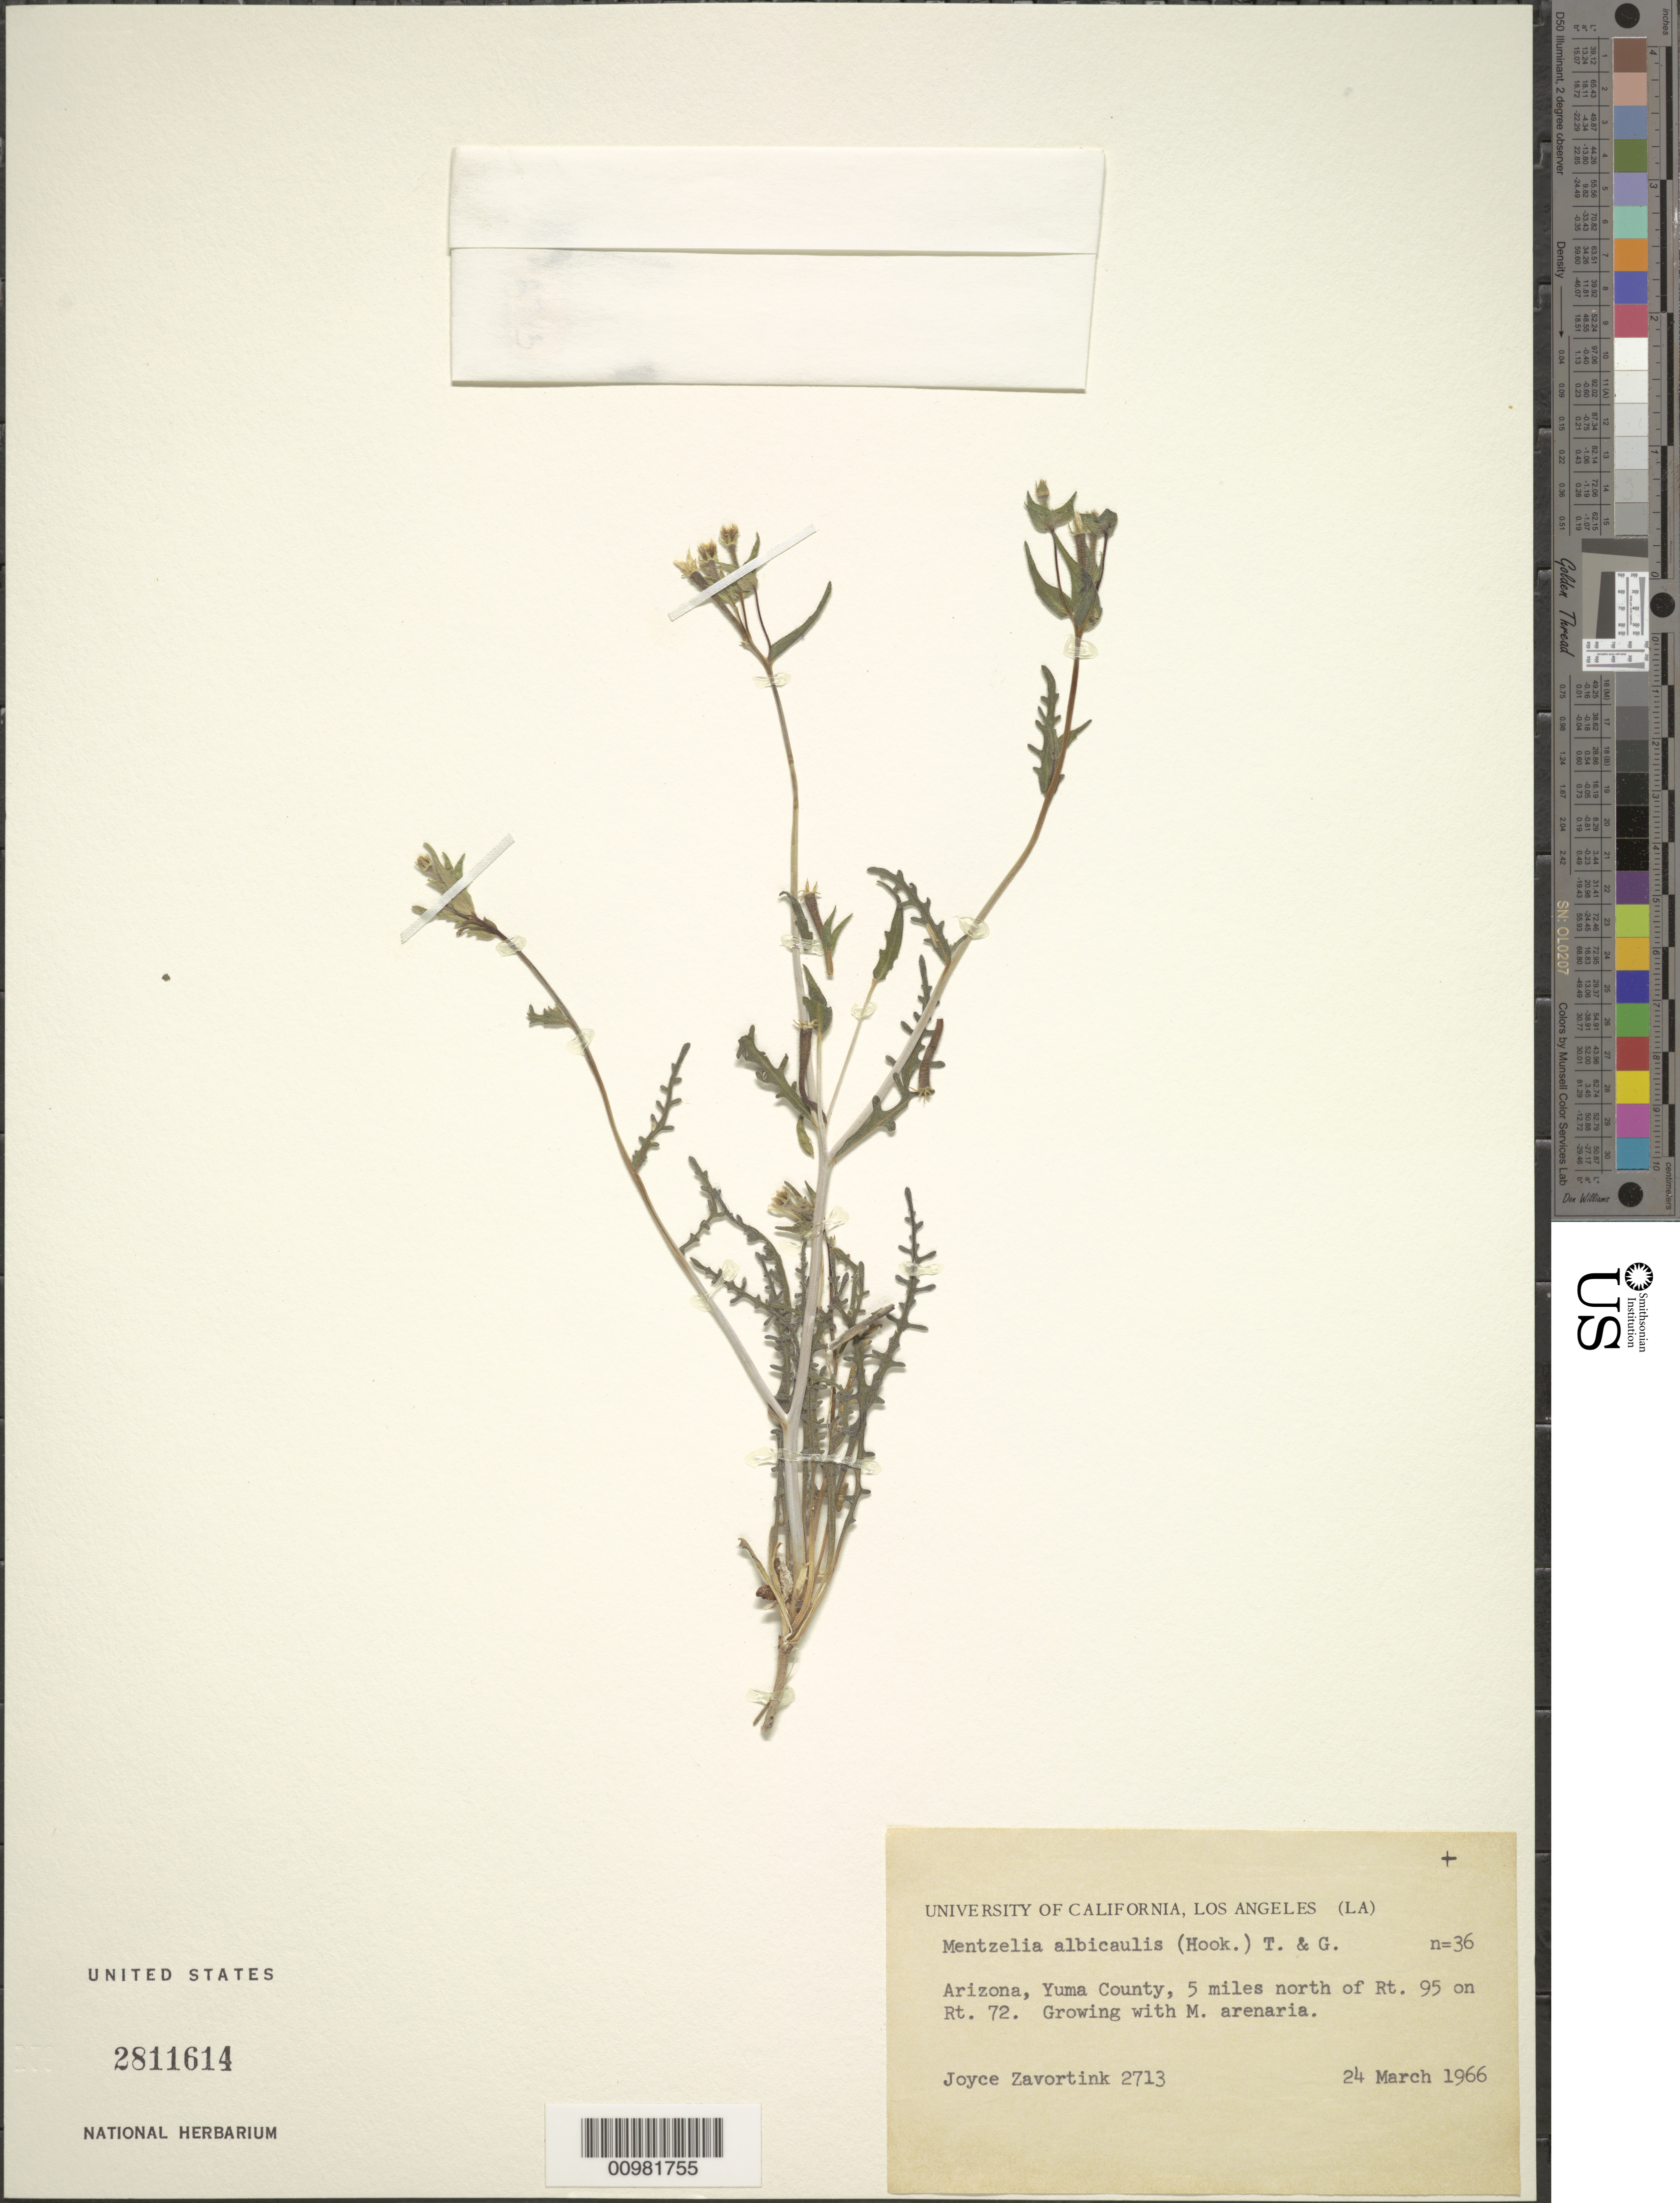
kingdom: Plantae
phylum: Tracheophyta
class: Magnoliopsida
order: Cornales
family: Loasaceae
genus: Mentzelia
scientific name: Mentzelia albicaulis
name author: (Douglas ex Hook.) Douglas ex Torr. & A. Gray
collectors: J. E. Zavortink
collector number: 2713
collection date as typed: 24 Mar 1966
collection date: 1966-03-24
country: United States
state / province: Arizona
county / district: Yuma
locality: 5 mi. N of Rt. 95 on Rt. 72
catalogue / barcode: US 2811614